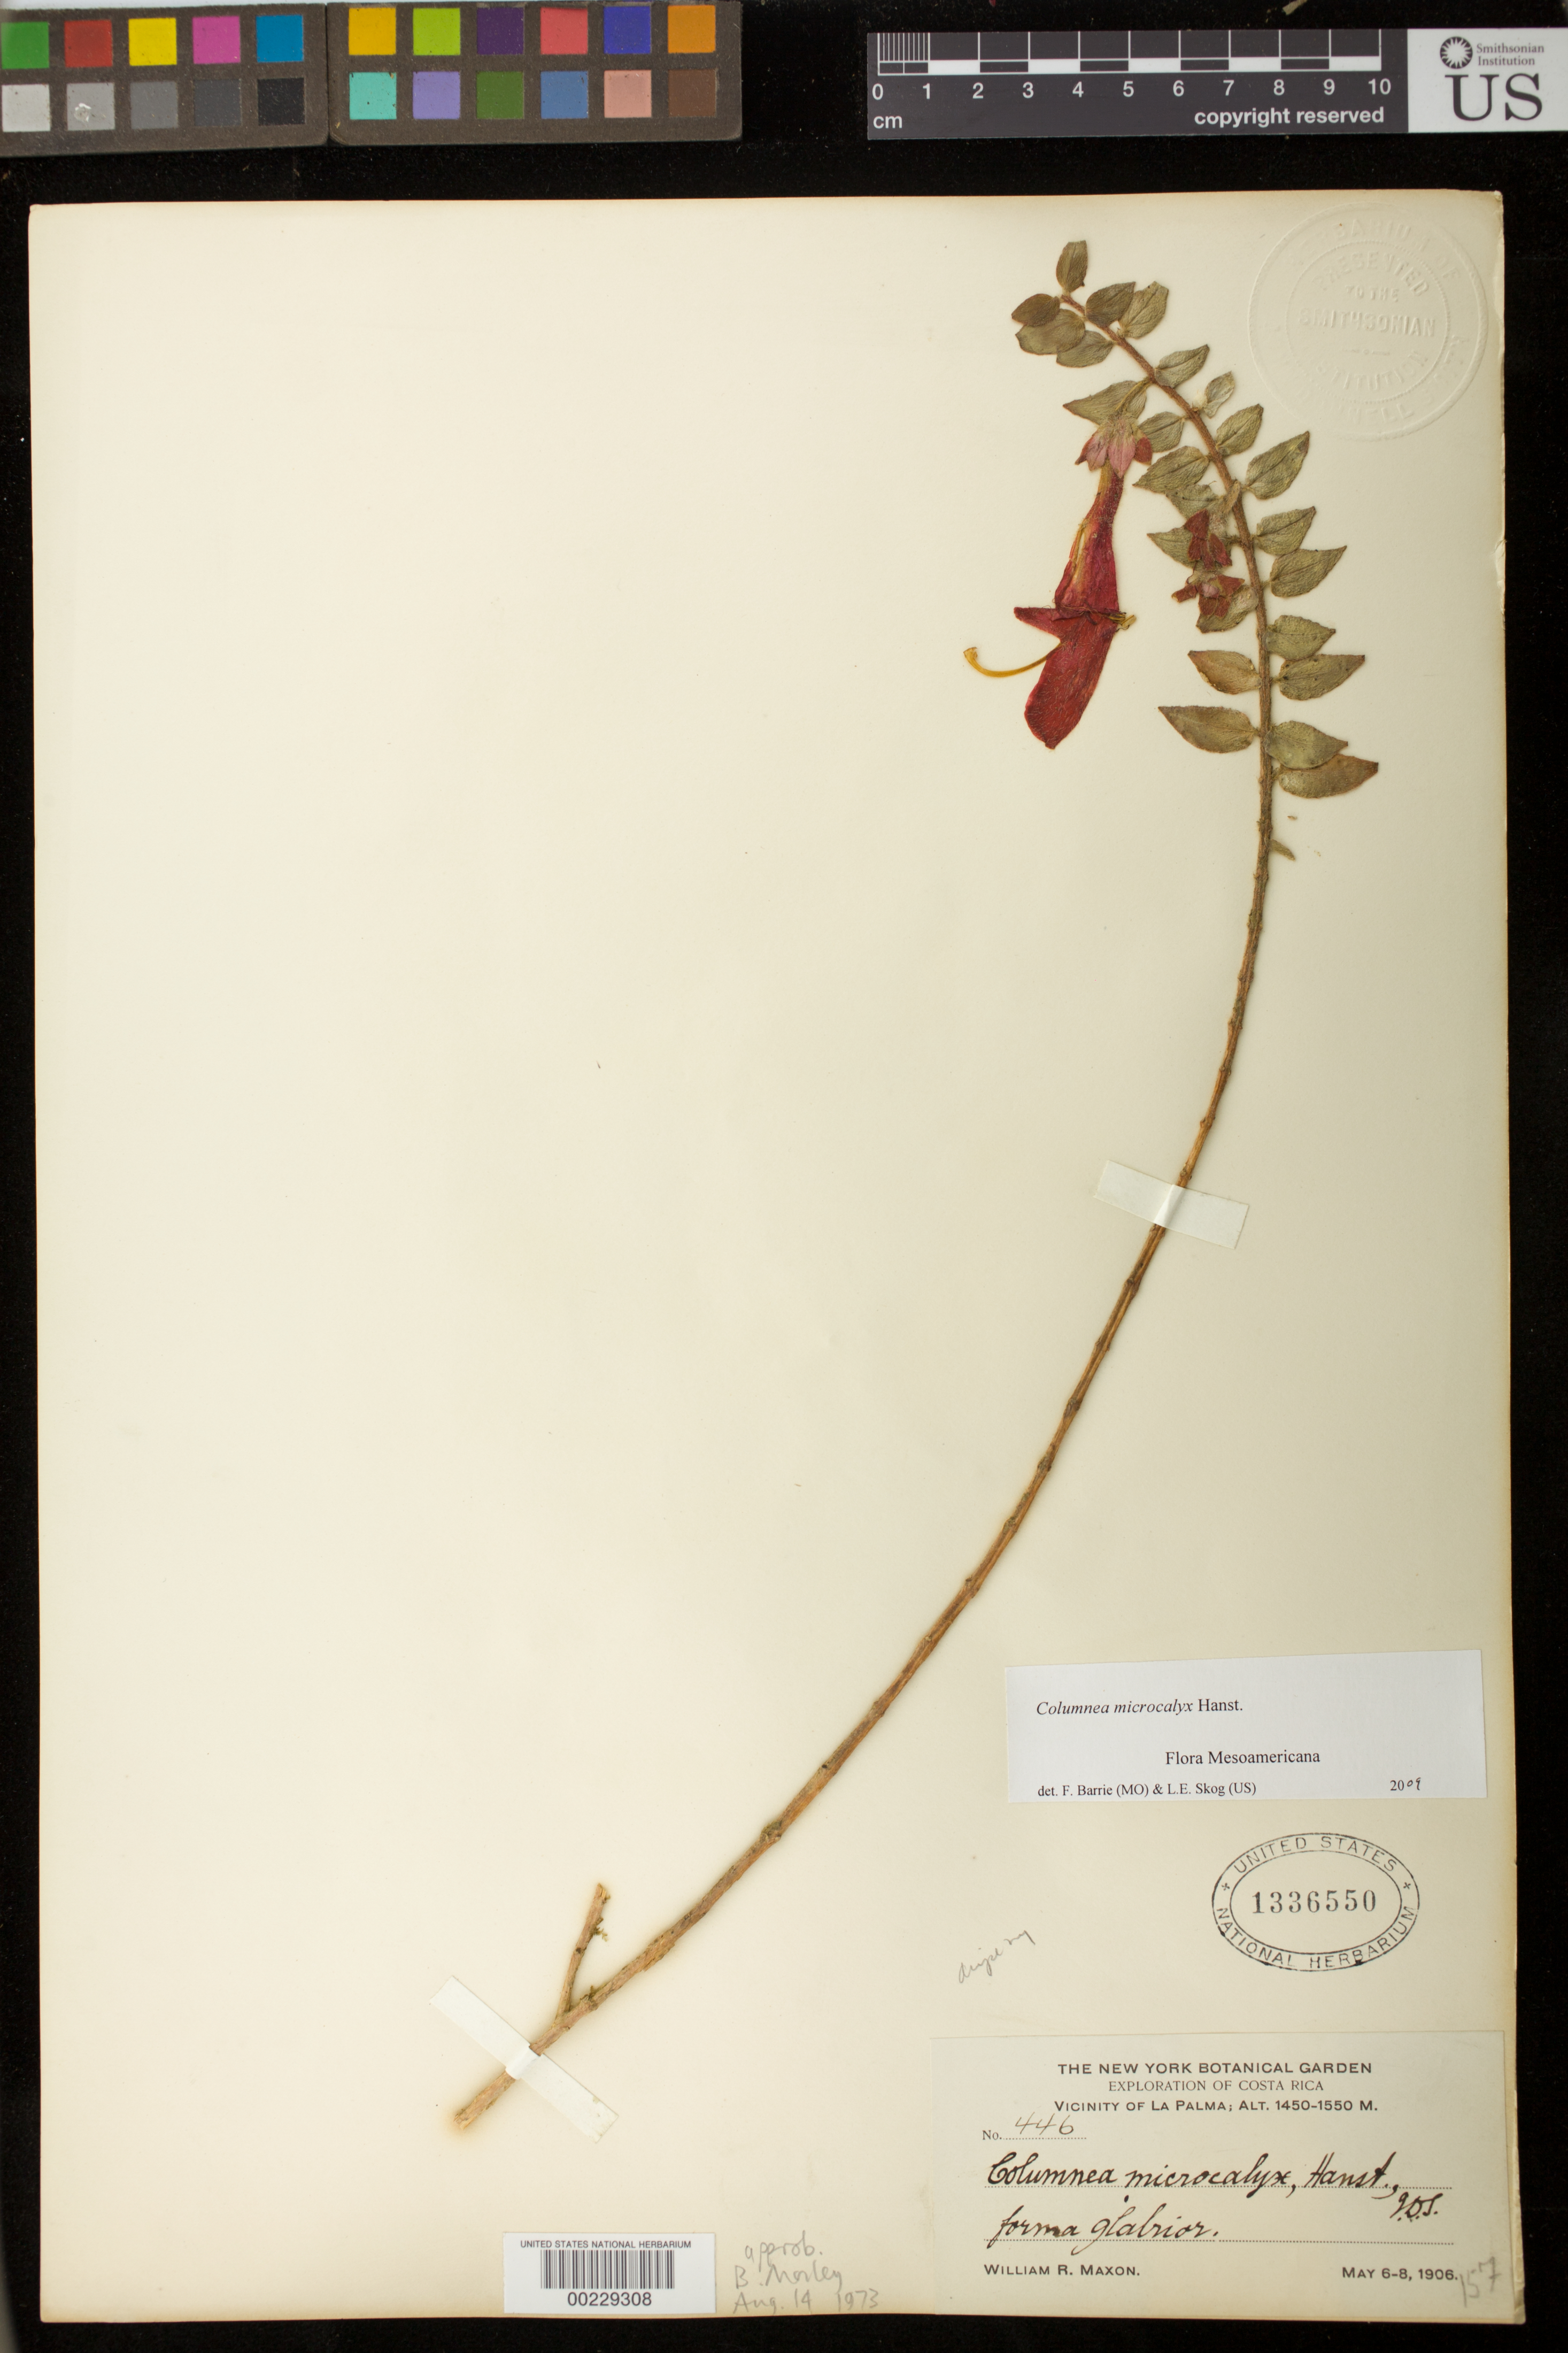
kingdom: Plantae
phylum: Tracheophyta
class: Magnoliopsida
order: Lamiales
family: Gesneriaceae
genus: Columnea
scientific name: Columnea microcalyx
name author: Hanst.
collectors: W. R. Maxon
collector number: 446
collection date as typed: May 1906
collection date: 1906-05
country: Costa Rica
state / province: San José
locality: Vicinity of La Palma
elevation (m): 1450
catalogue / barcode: US 1336550